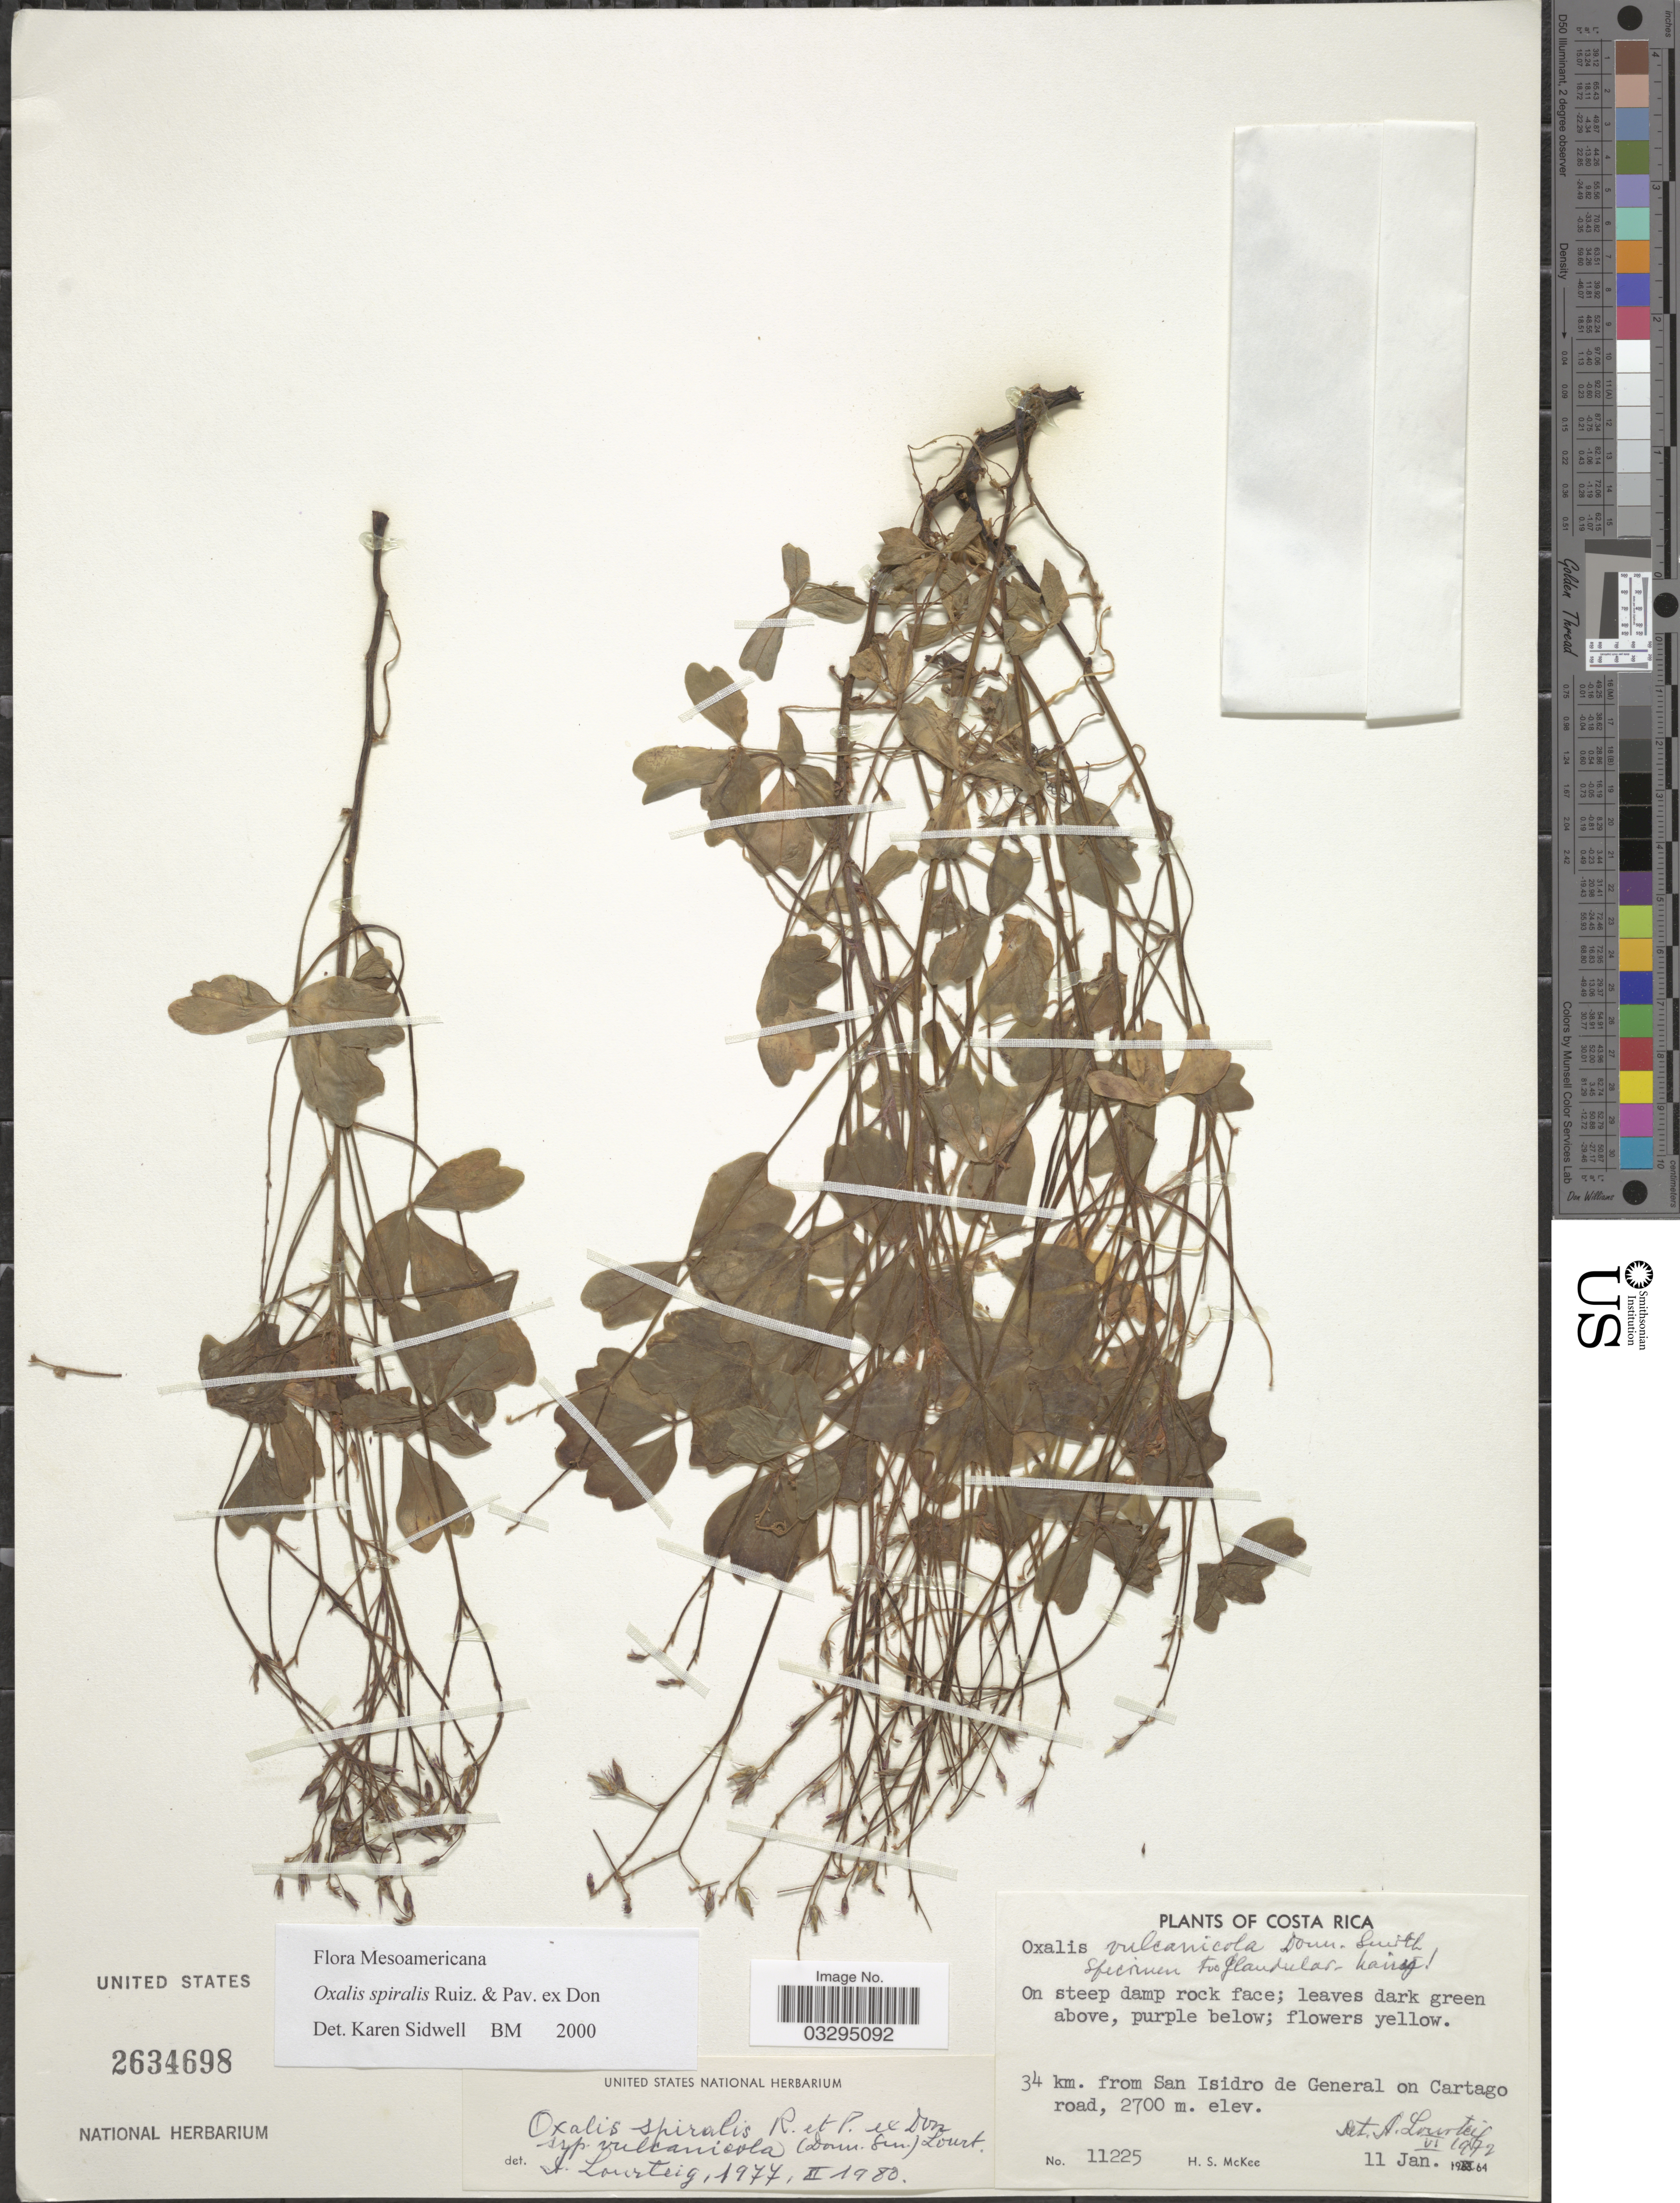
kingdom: Plantae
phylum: Tracheophyta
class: Magnoliopsida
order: Oxalidales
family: Oxalidaceae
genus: Oxalis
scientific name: Oxalis spiralis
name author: Ruiz & Pav. ex G. Don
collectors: H. S. McKee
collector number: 11225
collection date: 1964-01-11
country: Costa Rica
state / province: Cartago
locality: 34 km. from San Isidro de General on Cartago road.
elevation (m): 2700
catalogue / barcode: US 2634698